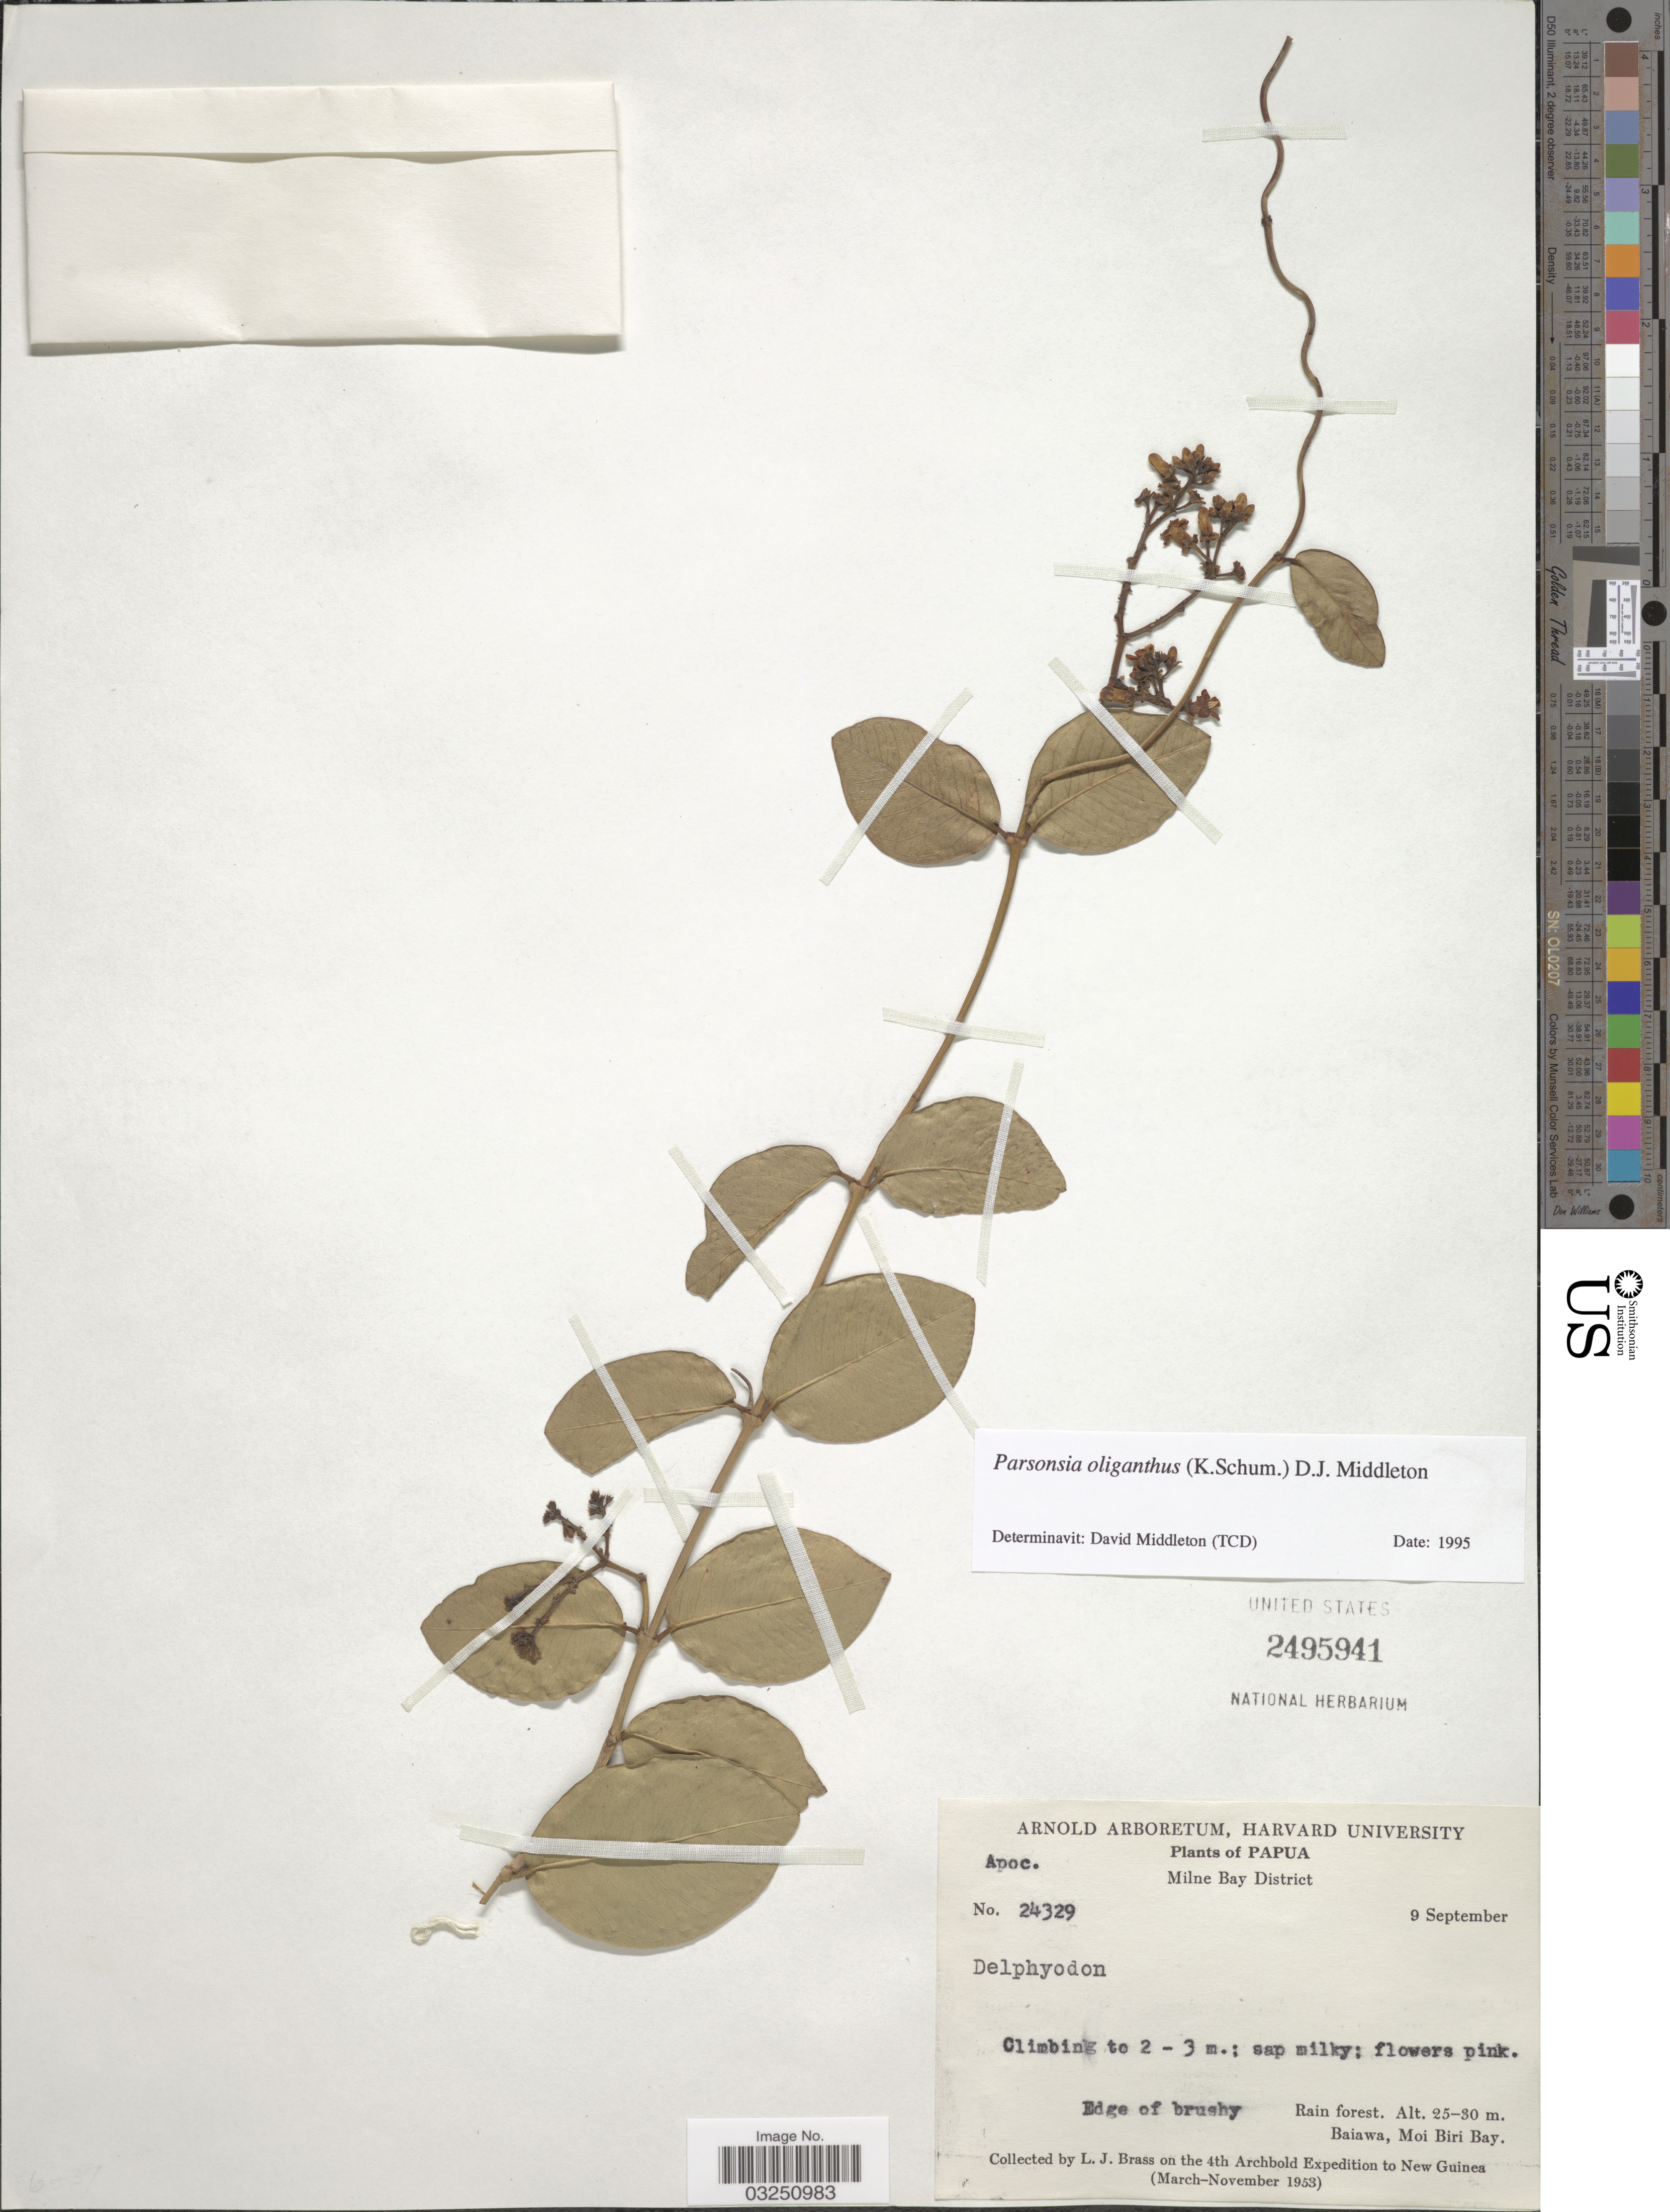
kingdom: Plantae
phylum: Tracheophyta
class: Magnoliopsida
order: Myrtales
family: Lythraceae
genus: Parsonsia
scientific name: Parsonsia oligantha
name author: (K. Schum.) Mabb.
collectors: L. J. Brass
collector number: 24329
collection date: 1953-09-09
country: Papua New Guinea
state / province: Milne Bay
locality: Papua. Milne Bay District. Edge of brushy. Rain forest. Baiawa, Moi Biri Bay. New Guinea.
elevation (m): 25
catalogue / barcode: US 2495941